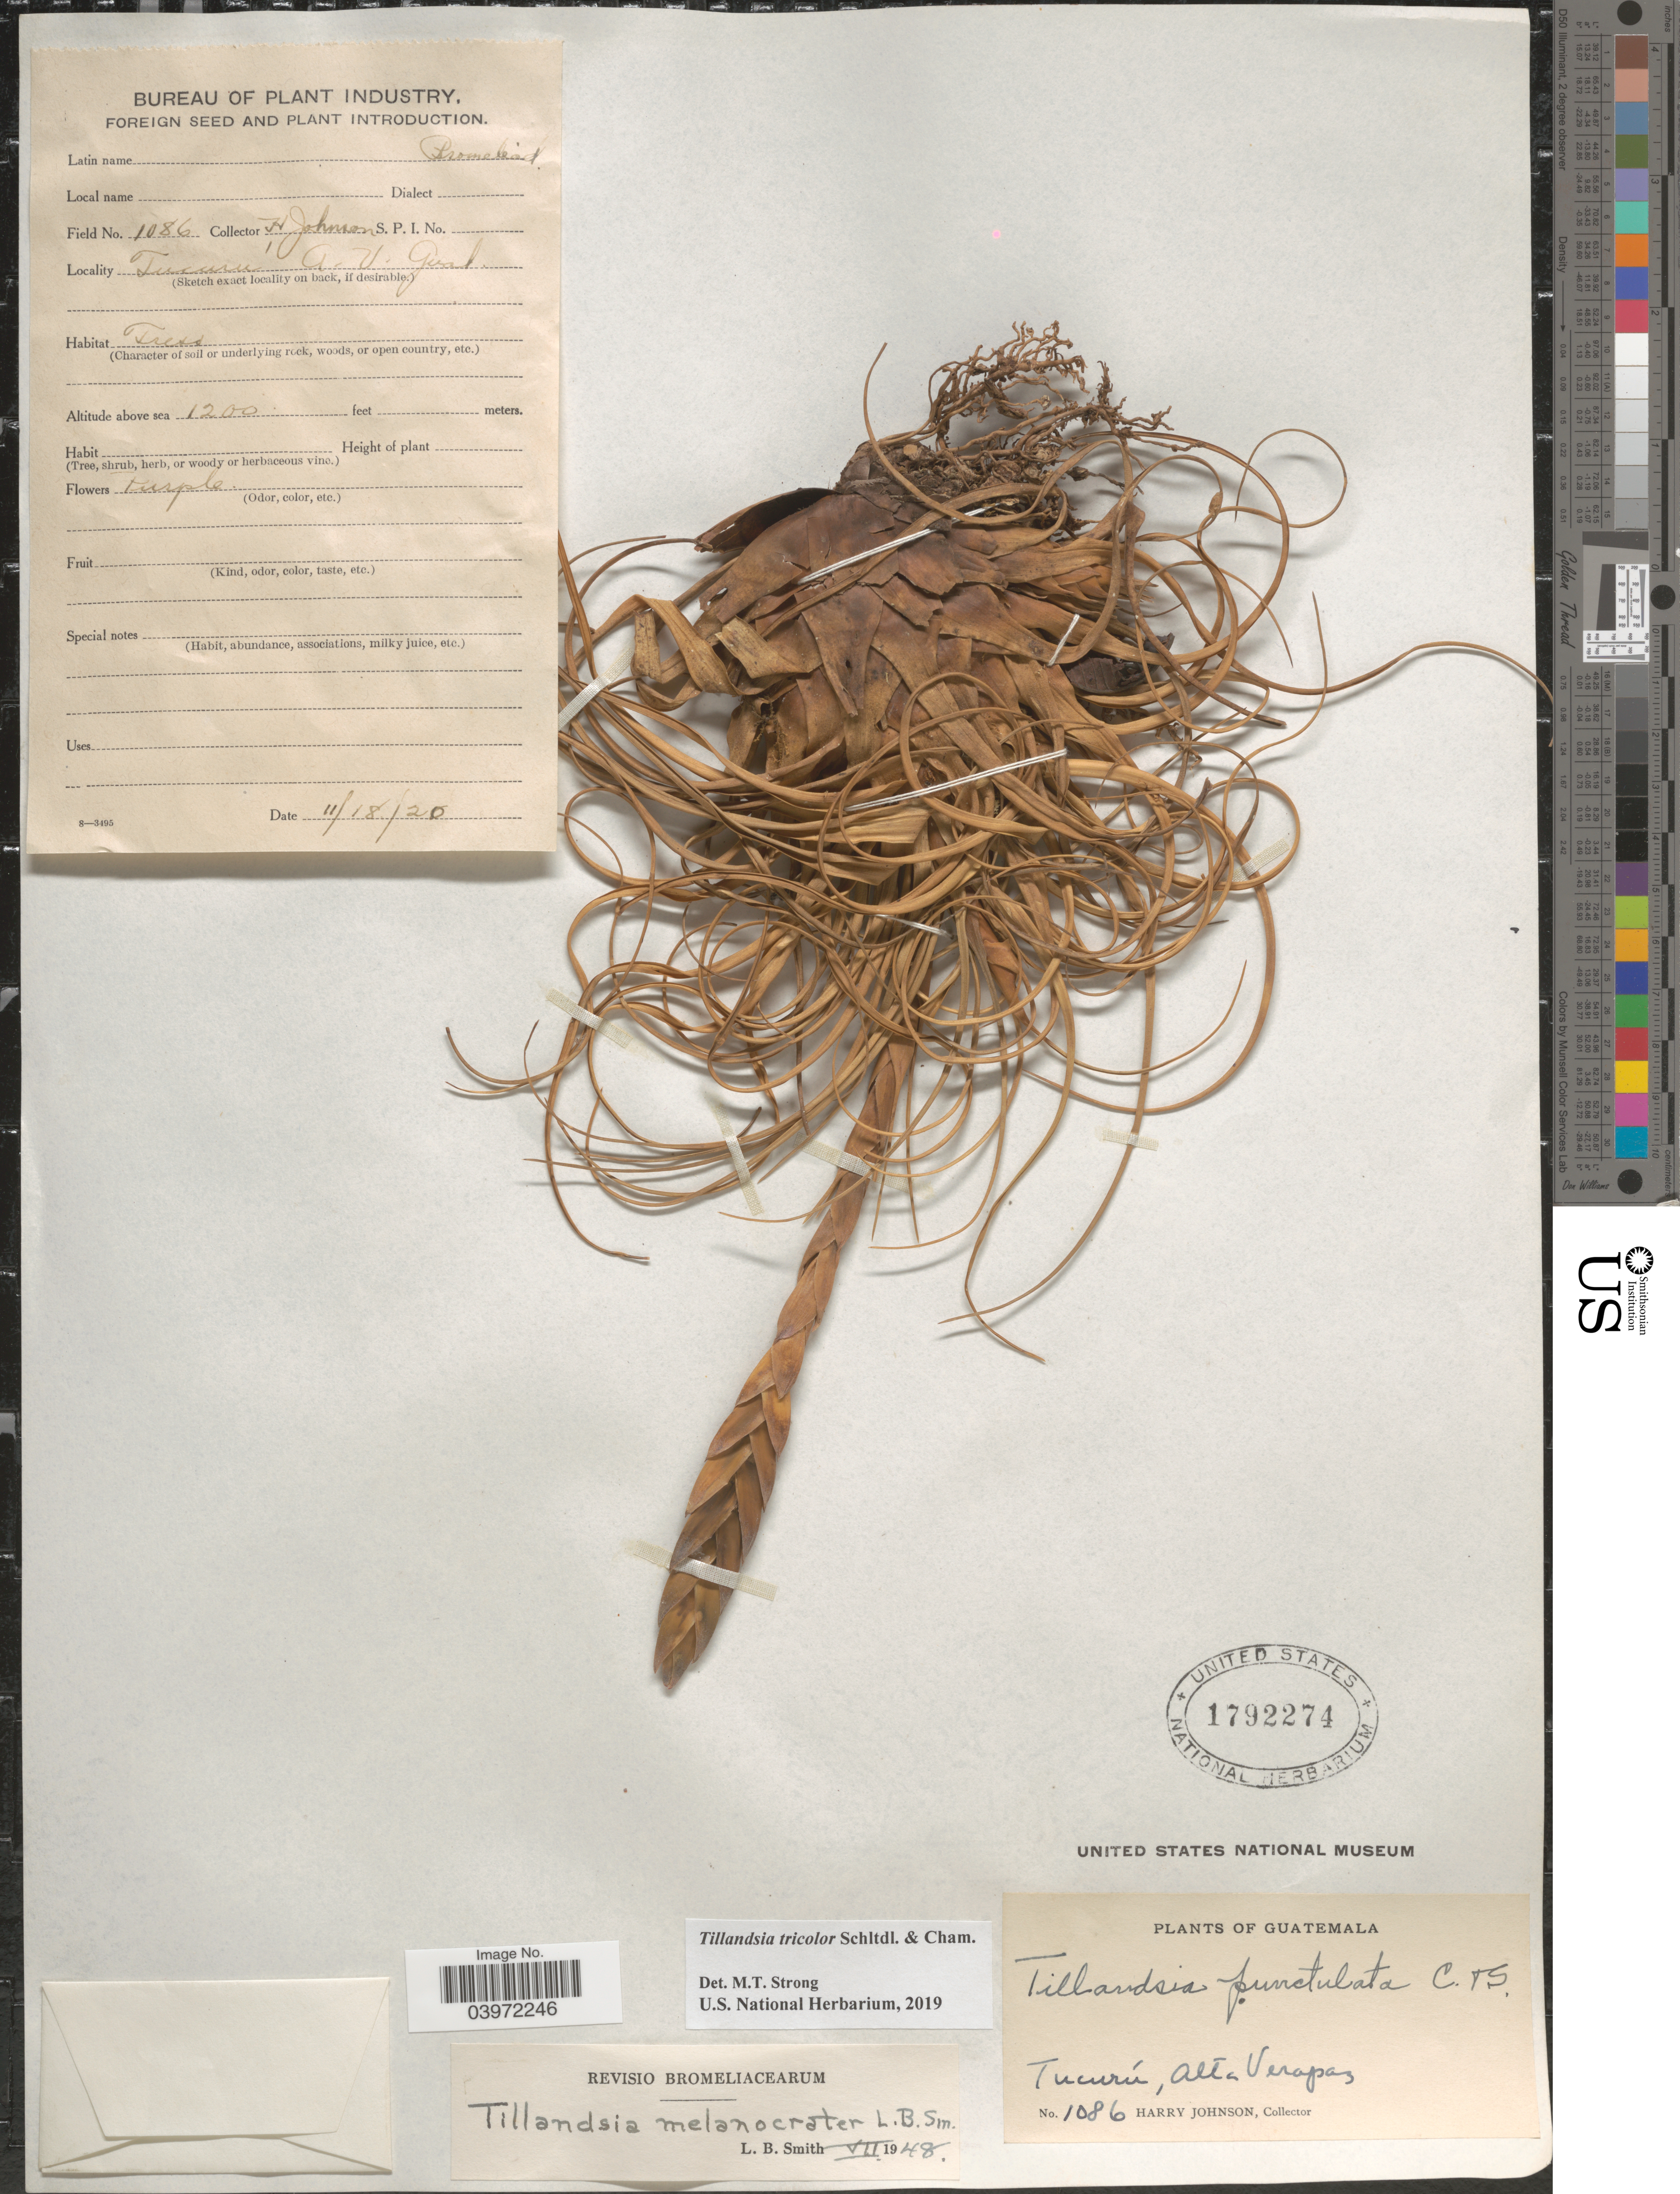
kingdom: Plantae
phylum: Tracheophyta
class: Liliopsida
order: Poales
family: Bromeliaceae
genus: Tillandsia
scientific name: Tillandsia tricolor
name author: Schltdl. & Cham.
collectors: H. Johnson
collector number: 1086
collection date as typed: Transcribed d/m/y: 18/11/20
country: Guatemala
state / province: Alta Verapaz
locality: Tucurú. A. V. Guat.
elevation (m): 366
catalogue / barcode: US 1792274